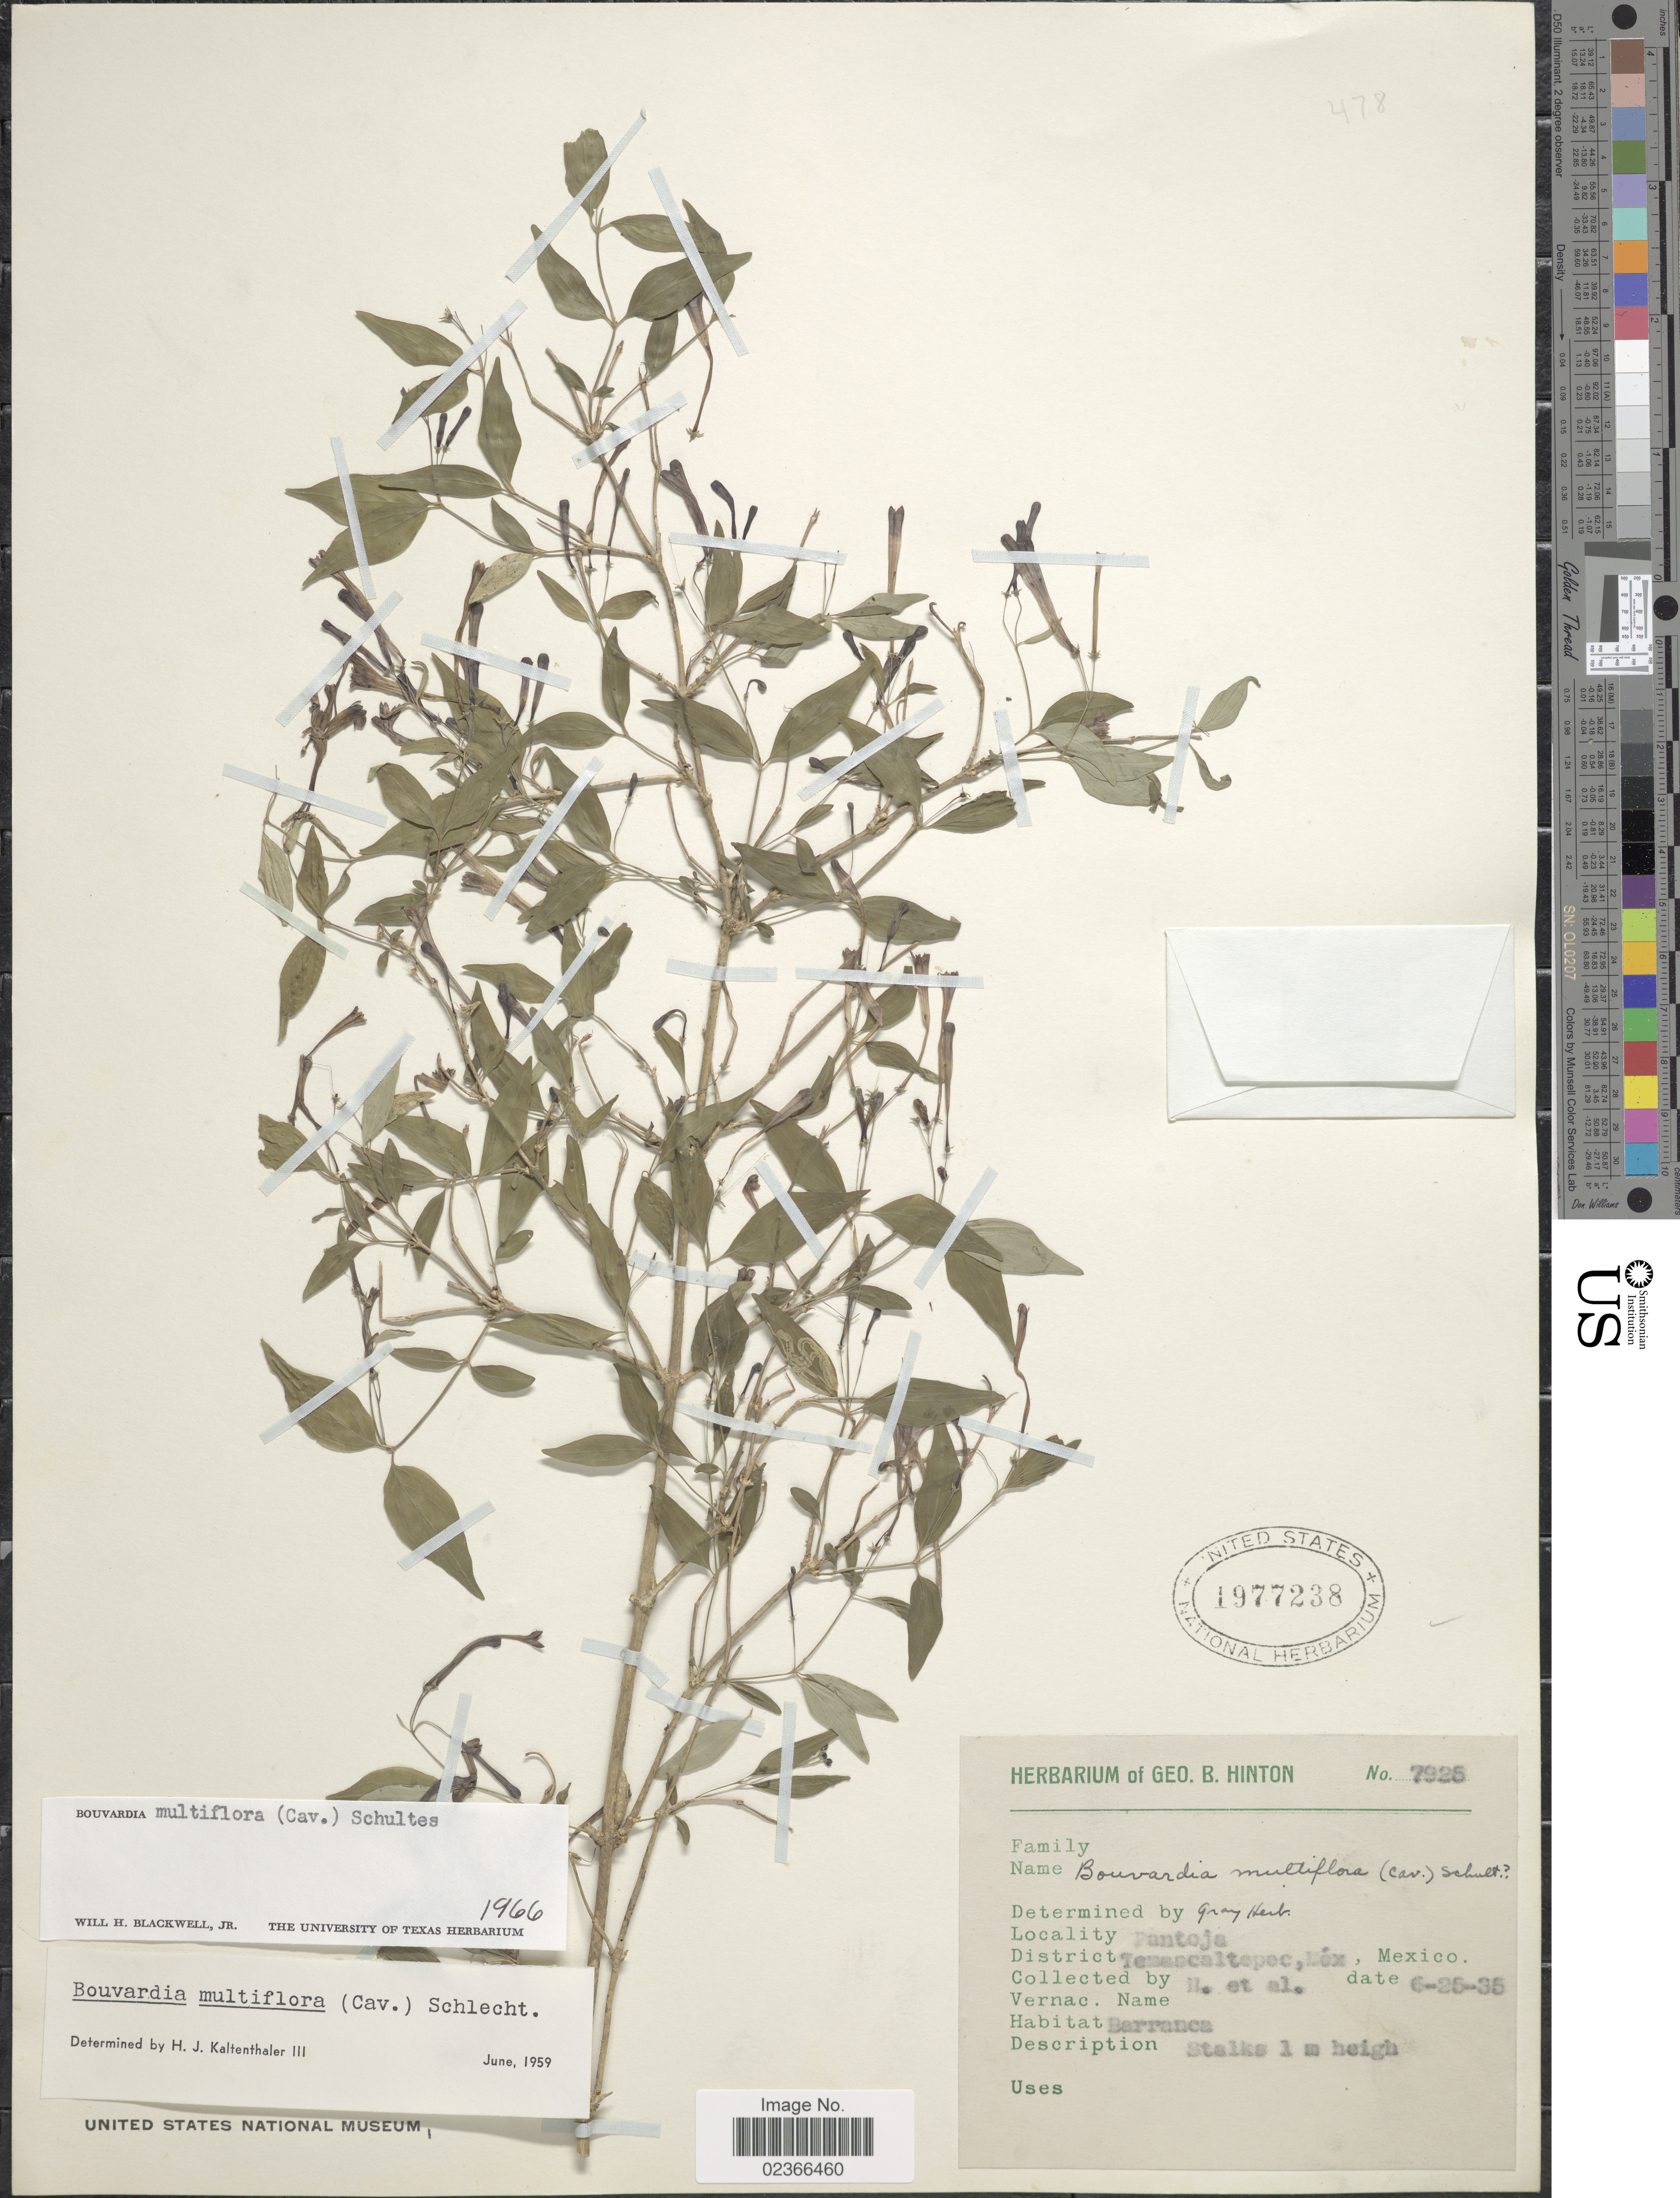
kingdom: Plantae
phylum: Tracheophyta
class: Magnoliopsida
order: Gentianales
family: Rubiaceae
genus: Bouvardia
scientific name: Bouvardia multiflora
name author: (Cav.) Schult.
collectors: G. B. Hinton & et al.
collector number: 7925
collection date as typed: Transcribed d/m/y: 25/6/35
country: Mexico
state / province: México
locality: Puntoja, District Temascaltepec, Mex.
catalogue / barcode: US 1977238